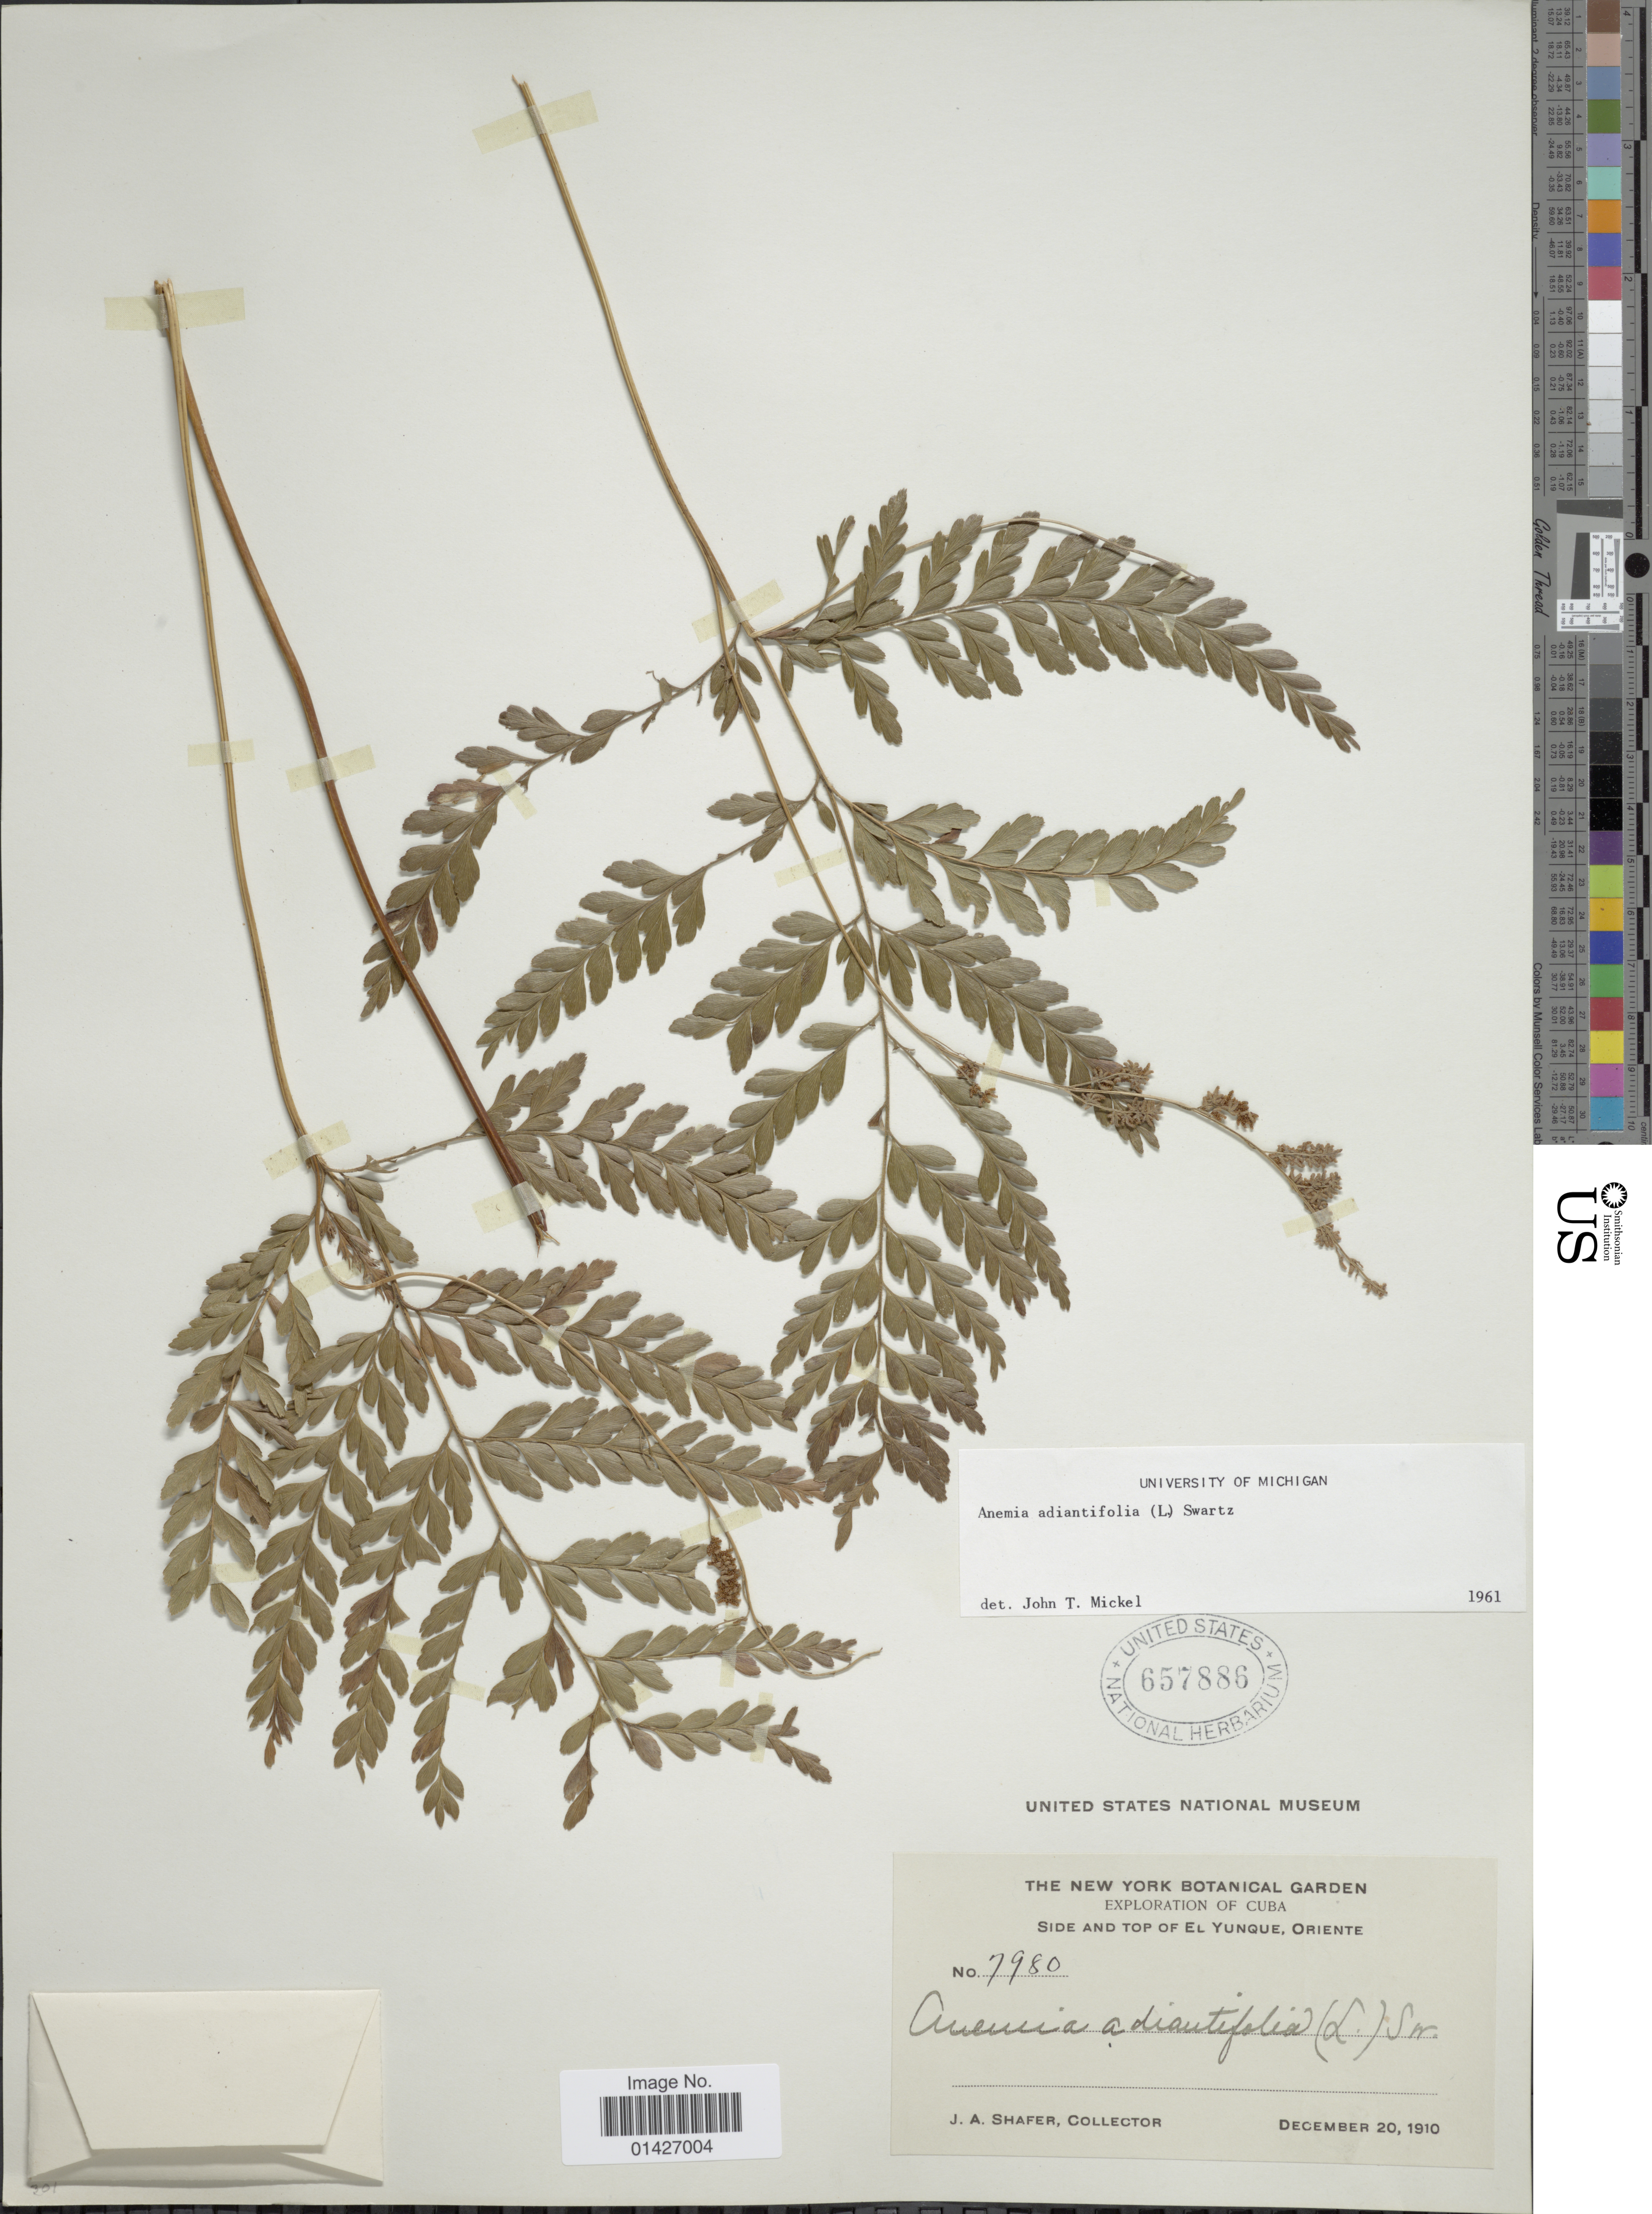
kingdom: Plantae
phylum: Tracheophyta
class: Polypodiopsida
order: Schizaeales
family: Anemiaceae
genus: Anemia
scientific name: Anemia adiantifolia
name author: (L.) Sw.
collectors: J. A. Shafer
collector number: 7980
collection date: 1910-12-20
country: Cuba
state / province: Oriente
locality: Side and top of El Yunque, Oriente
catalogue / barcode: US 657886